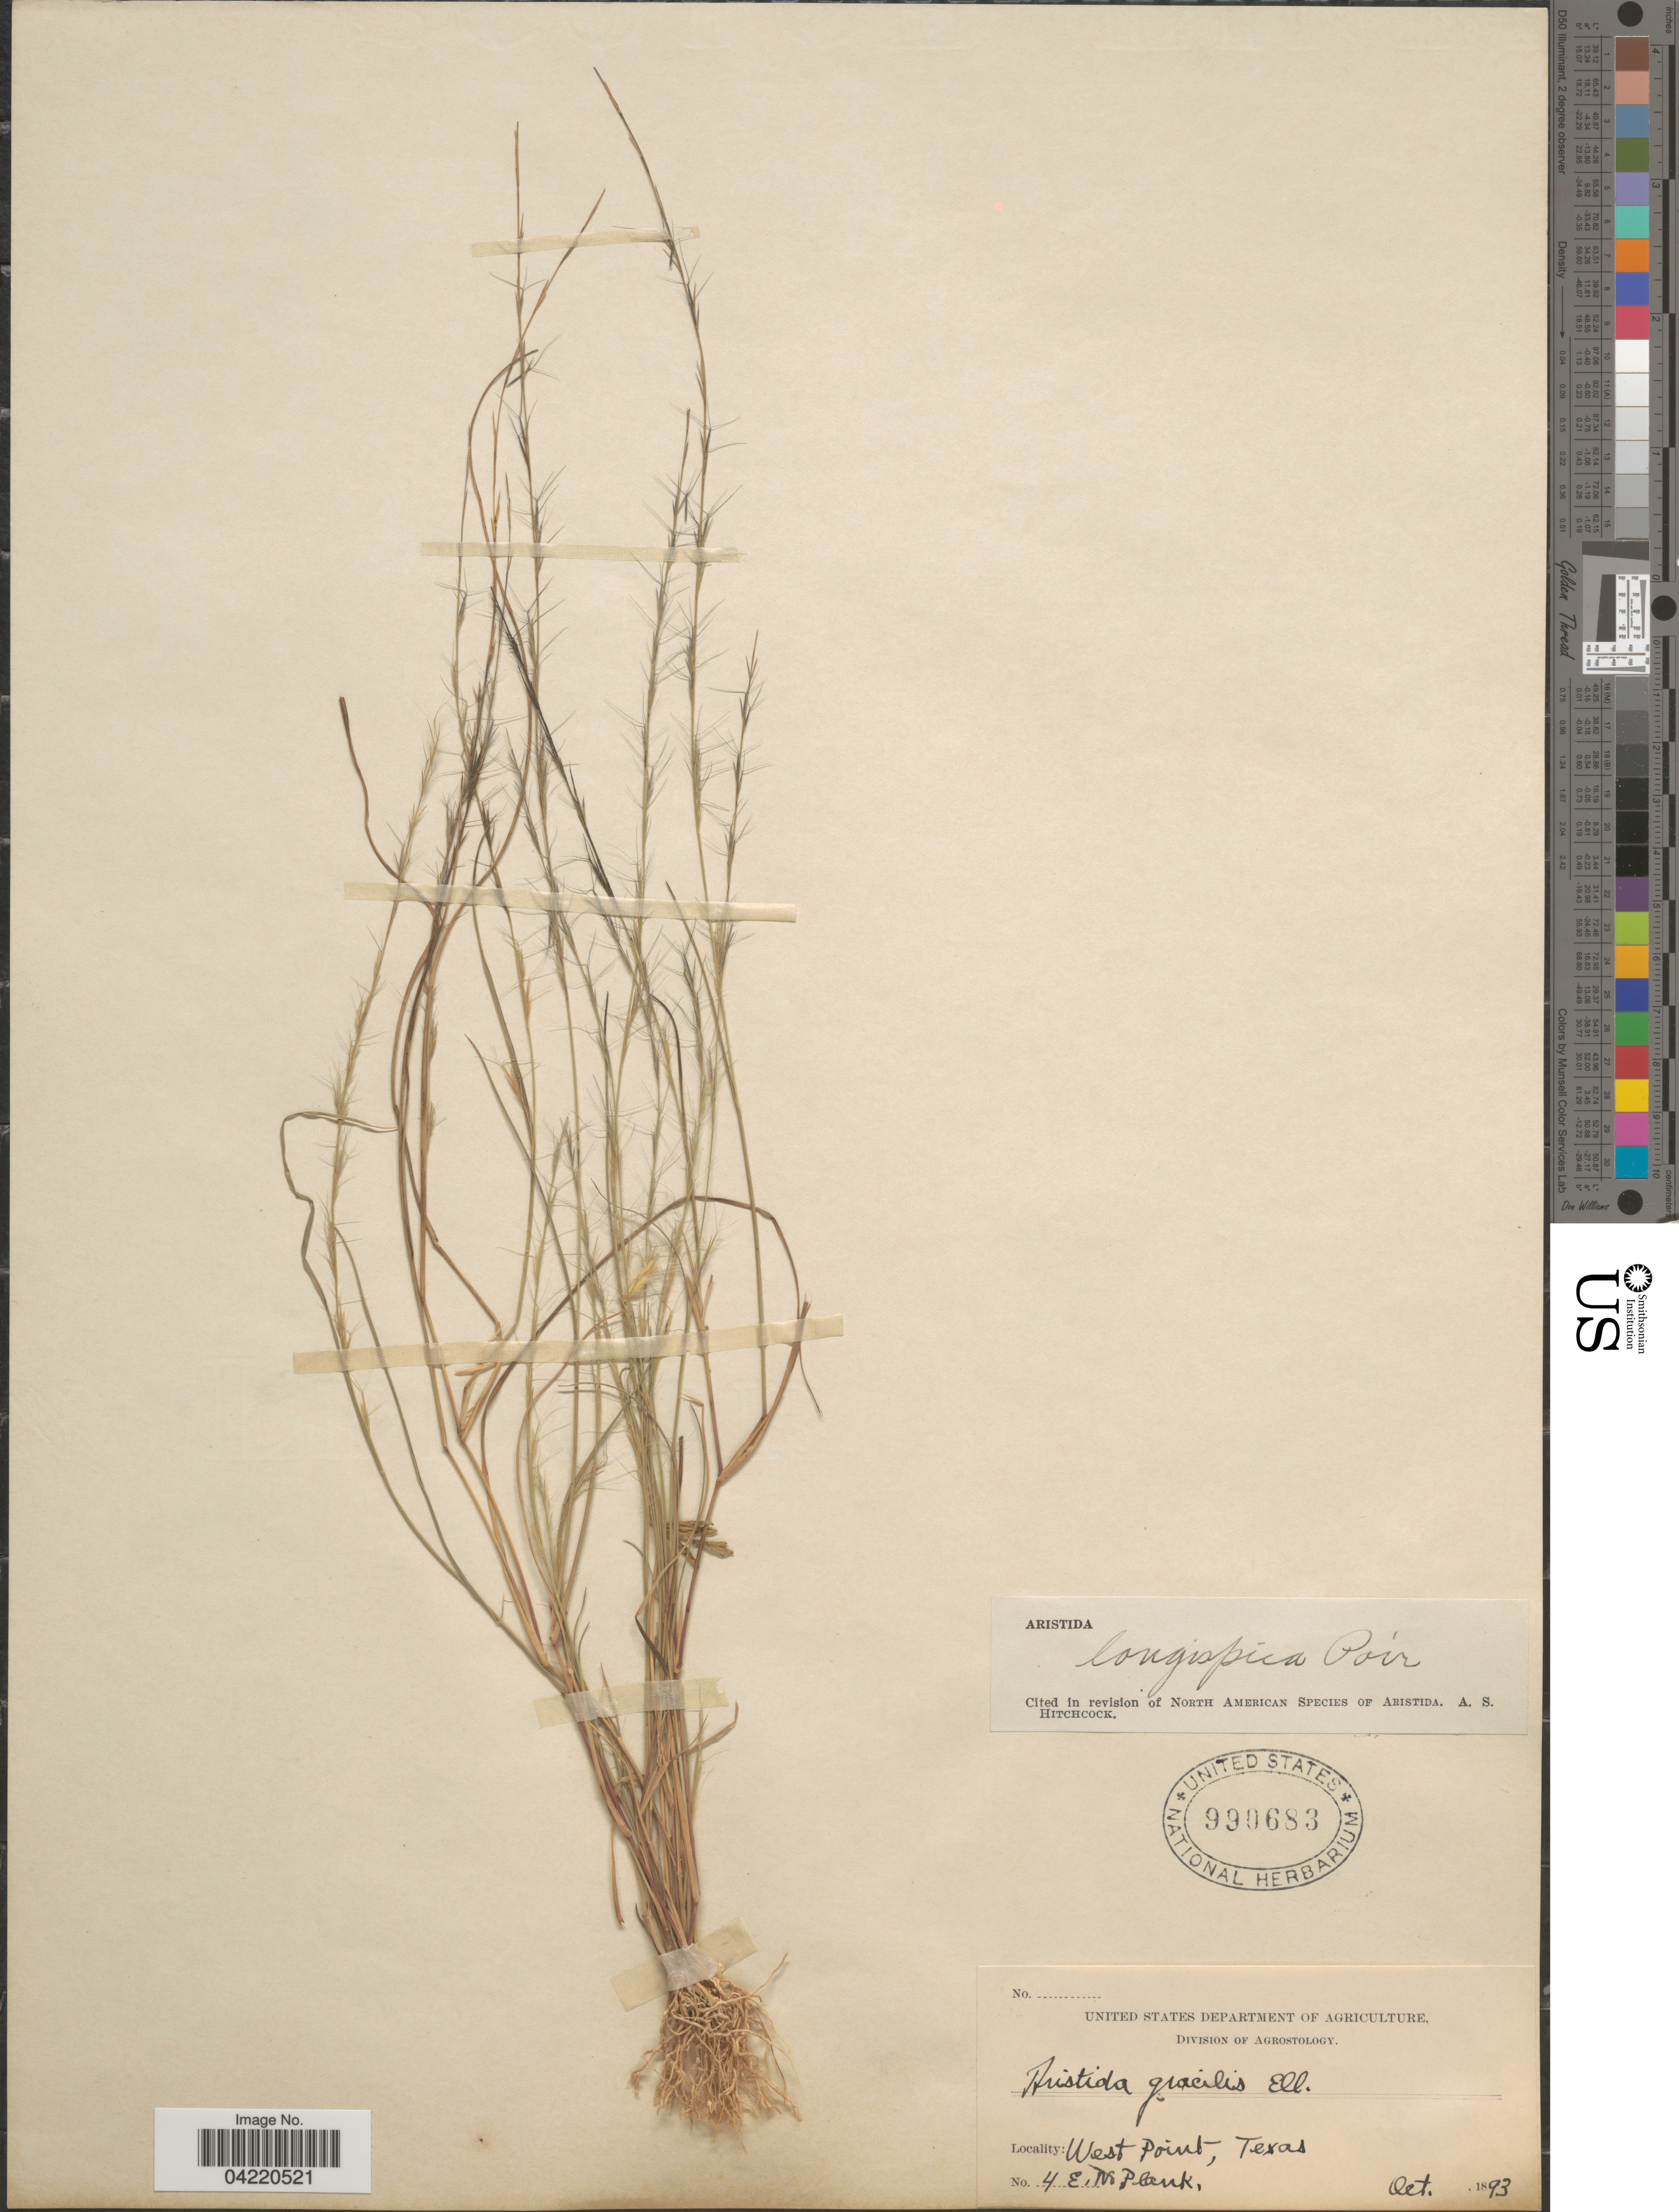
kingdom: Plantae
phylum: Tracheophyta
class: Liliopsida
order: Poales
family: Poaceae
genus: Aristida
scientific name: Aristida longespica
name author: Poir.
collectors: E. Plank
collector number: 4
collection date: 1893-10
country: United States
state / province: Texas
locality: West Point.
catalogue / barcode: US 990683